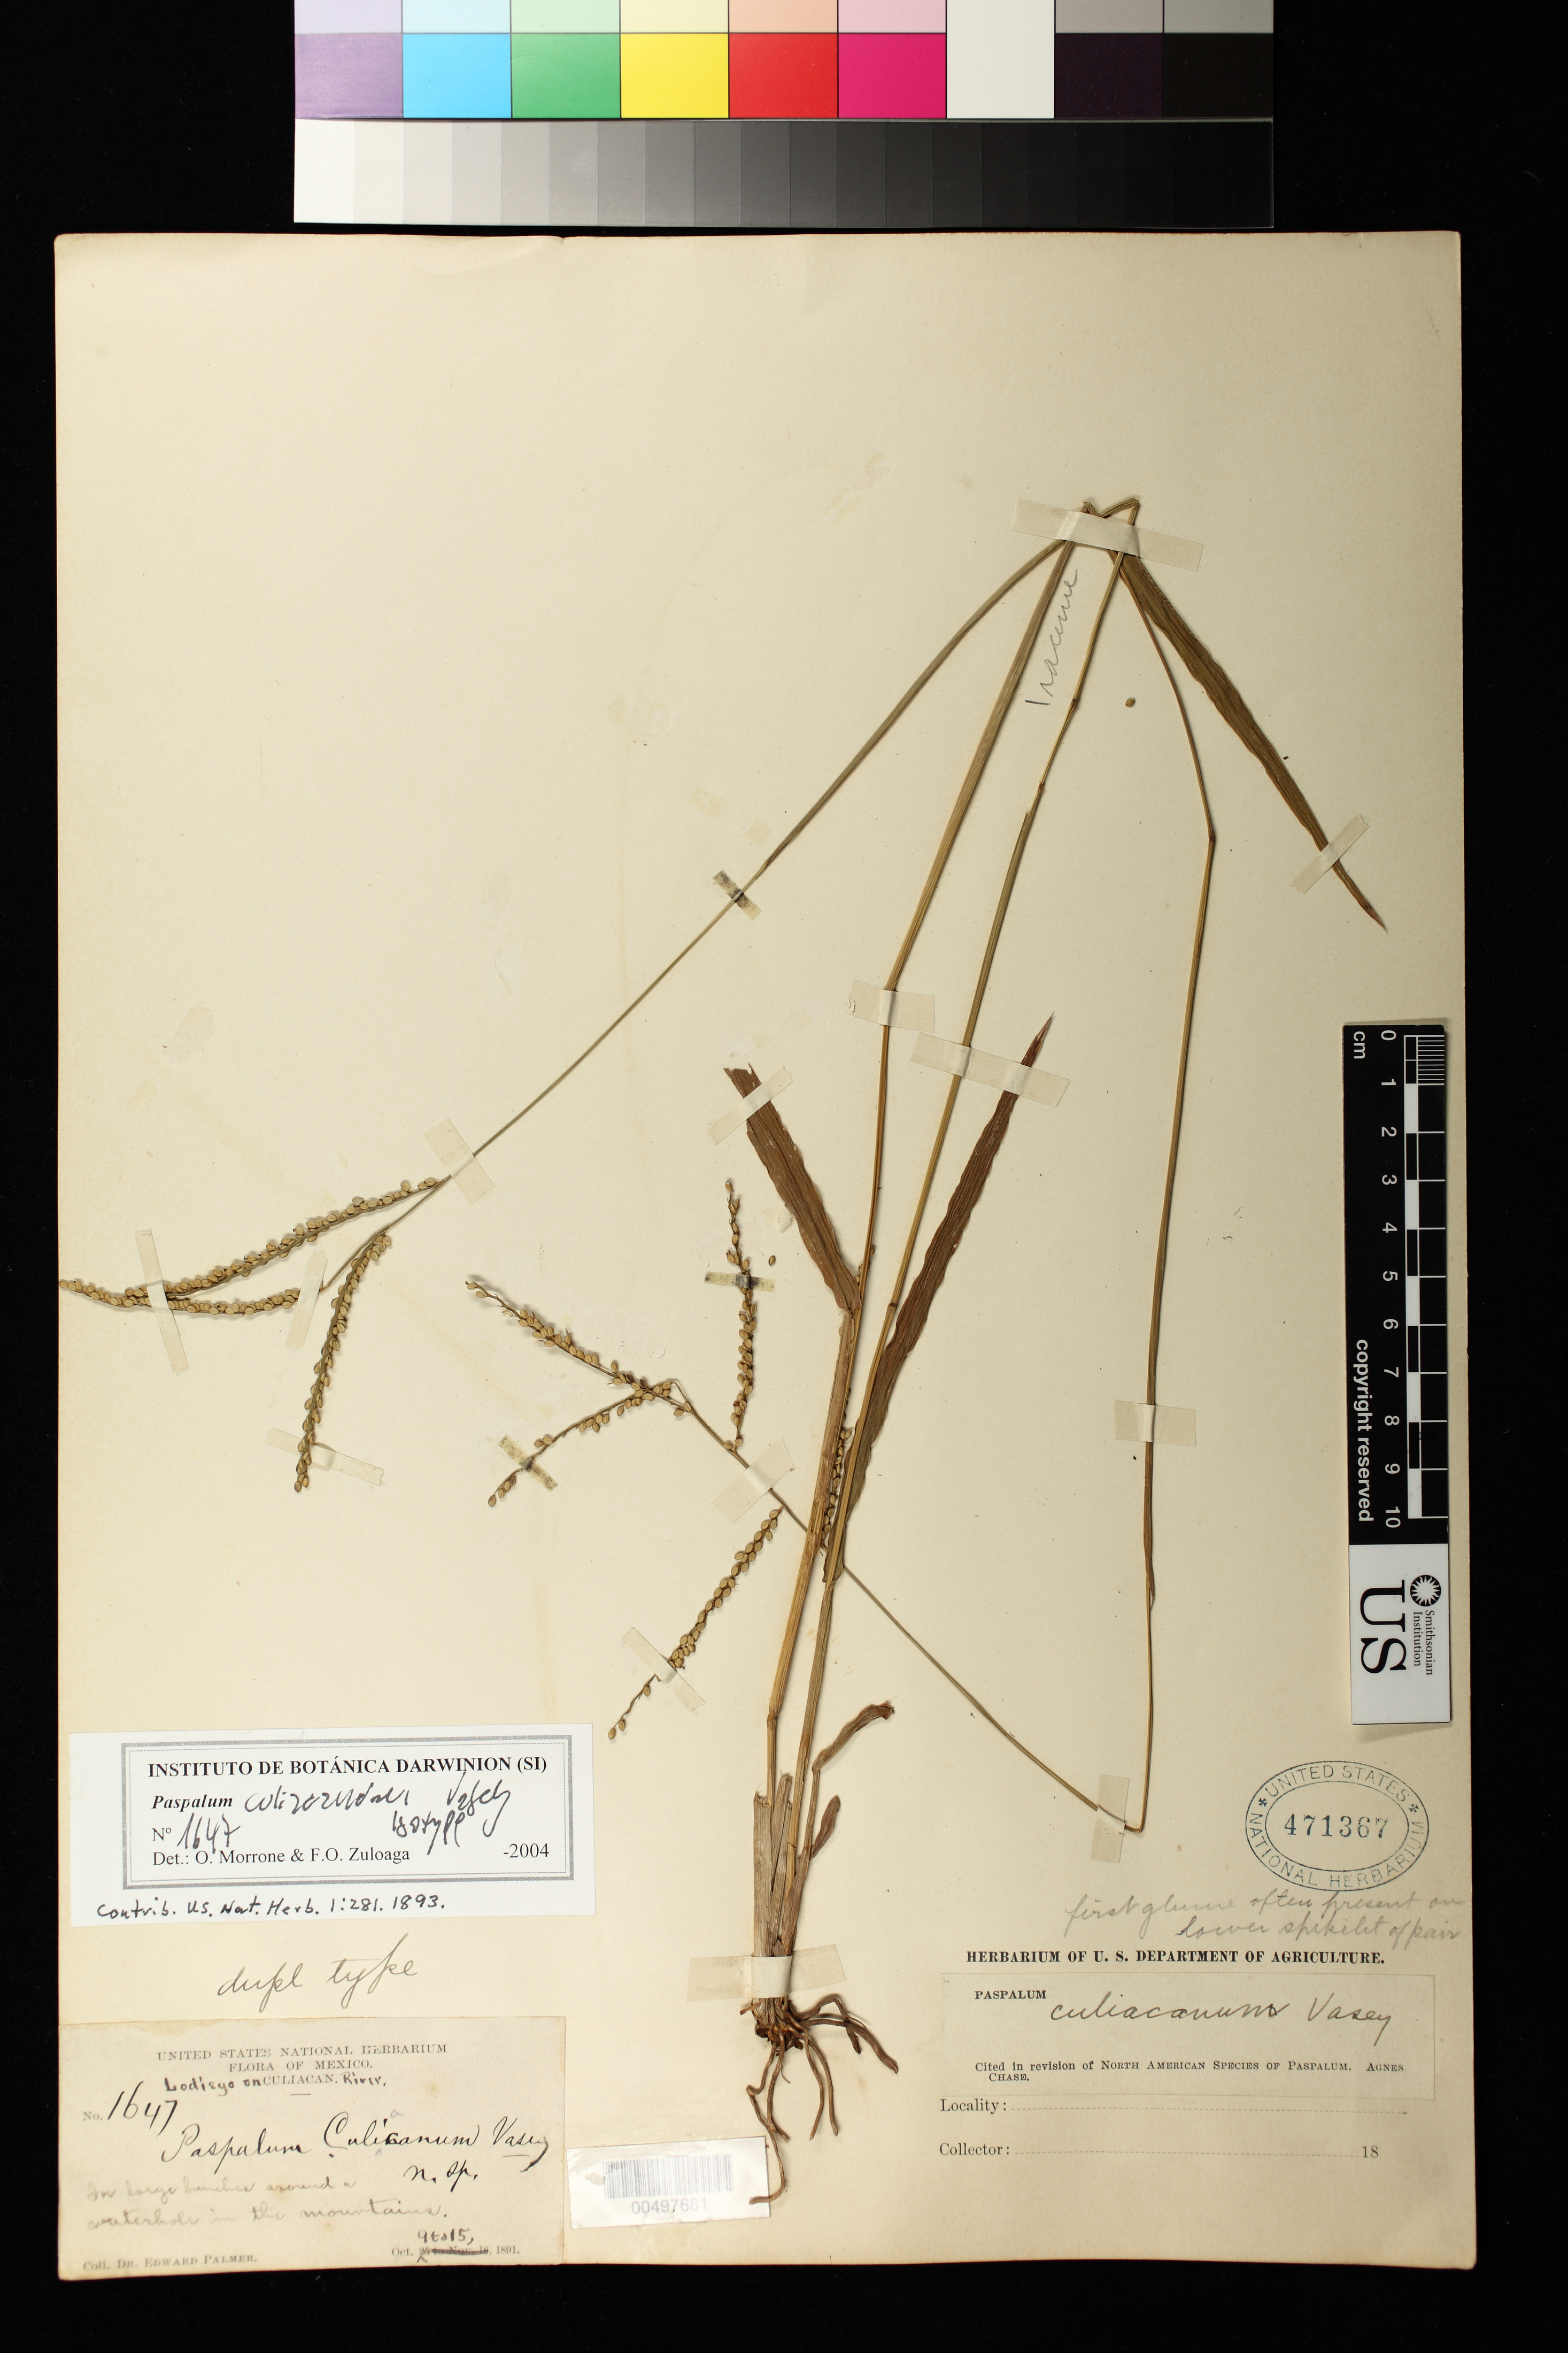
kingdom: Plantae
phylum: Tracheophyta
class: Liliopsida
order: Poales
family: Poaceae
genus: Paspalum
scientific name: Paspalum culiacanum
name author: Vasey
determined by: Chase, [M.] Agnes, (US)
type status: Isotype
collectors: E. Palmer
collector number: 1647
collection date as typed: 09 Oct 1891 to 15 Oct 1891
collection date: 1891-10-09/1891-10-15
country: Mexico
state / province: Sinaloa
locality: Lodiego on Culiacan River, around a waterhole in the mountains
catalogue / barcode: US 471367